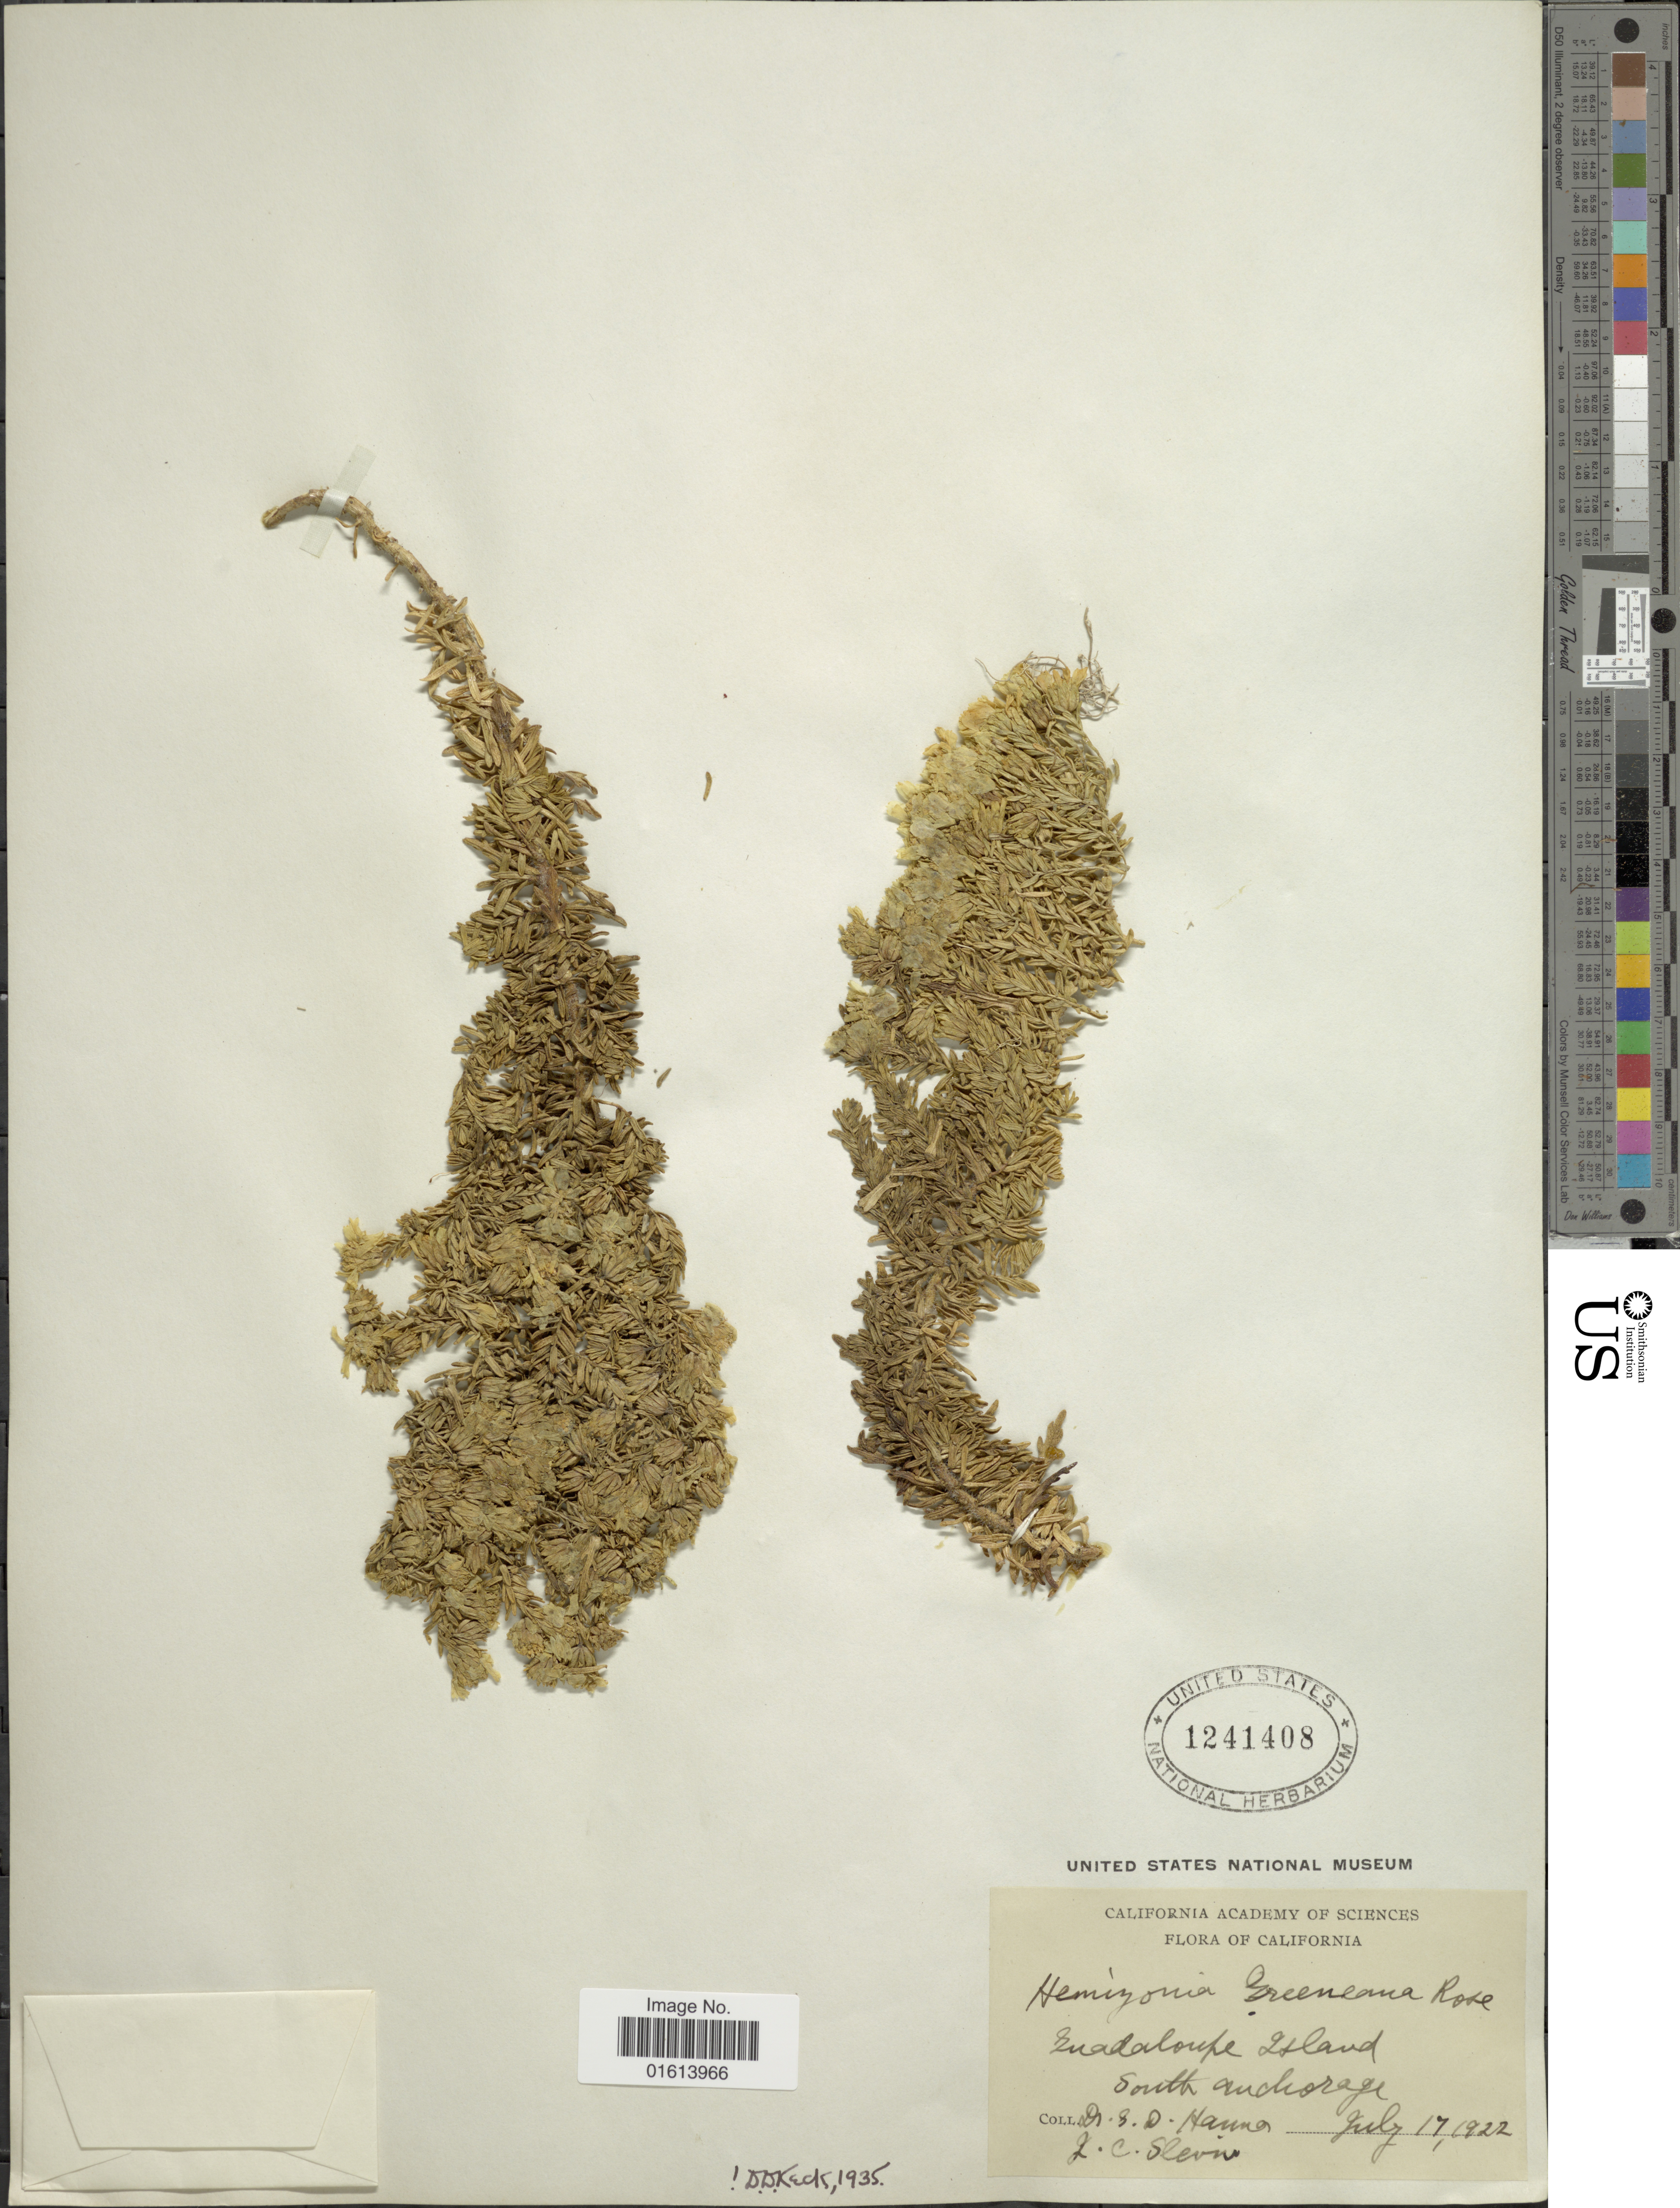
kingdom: Plantae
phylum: Tracheophyta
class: Magnoliopsida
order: Asterales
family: Asteraceae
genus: Deinandra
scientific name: Deinandra greeneana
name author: (Rose) B.G. Baldwin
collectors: G. D. Hanna & J. Slevin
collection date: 1922-07-17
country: Mexico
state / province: Baja California Norte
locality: Guadalupe Island, south anchorage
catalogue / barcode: US 1241408